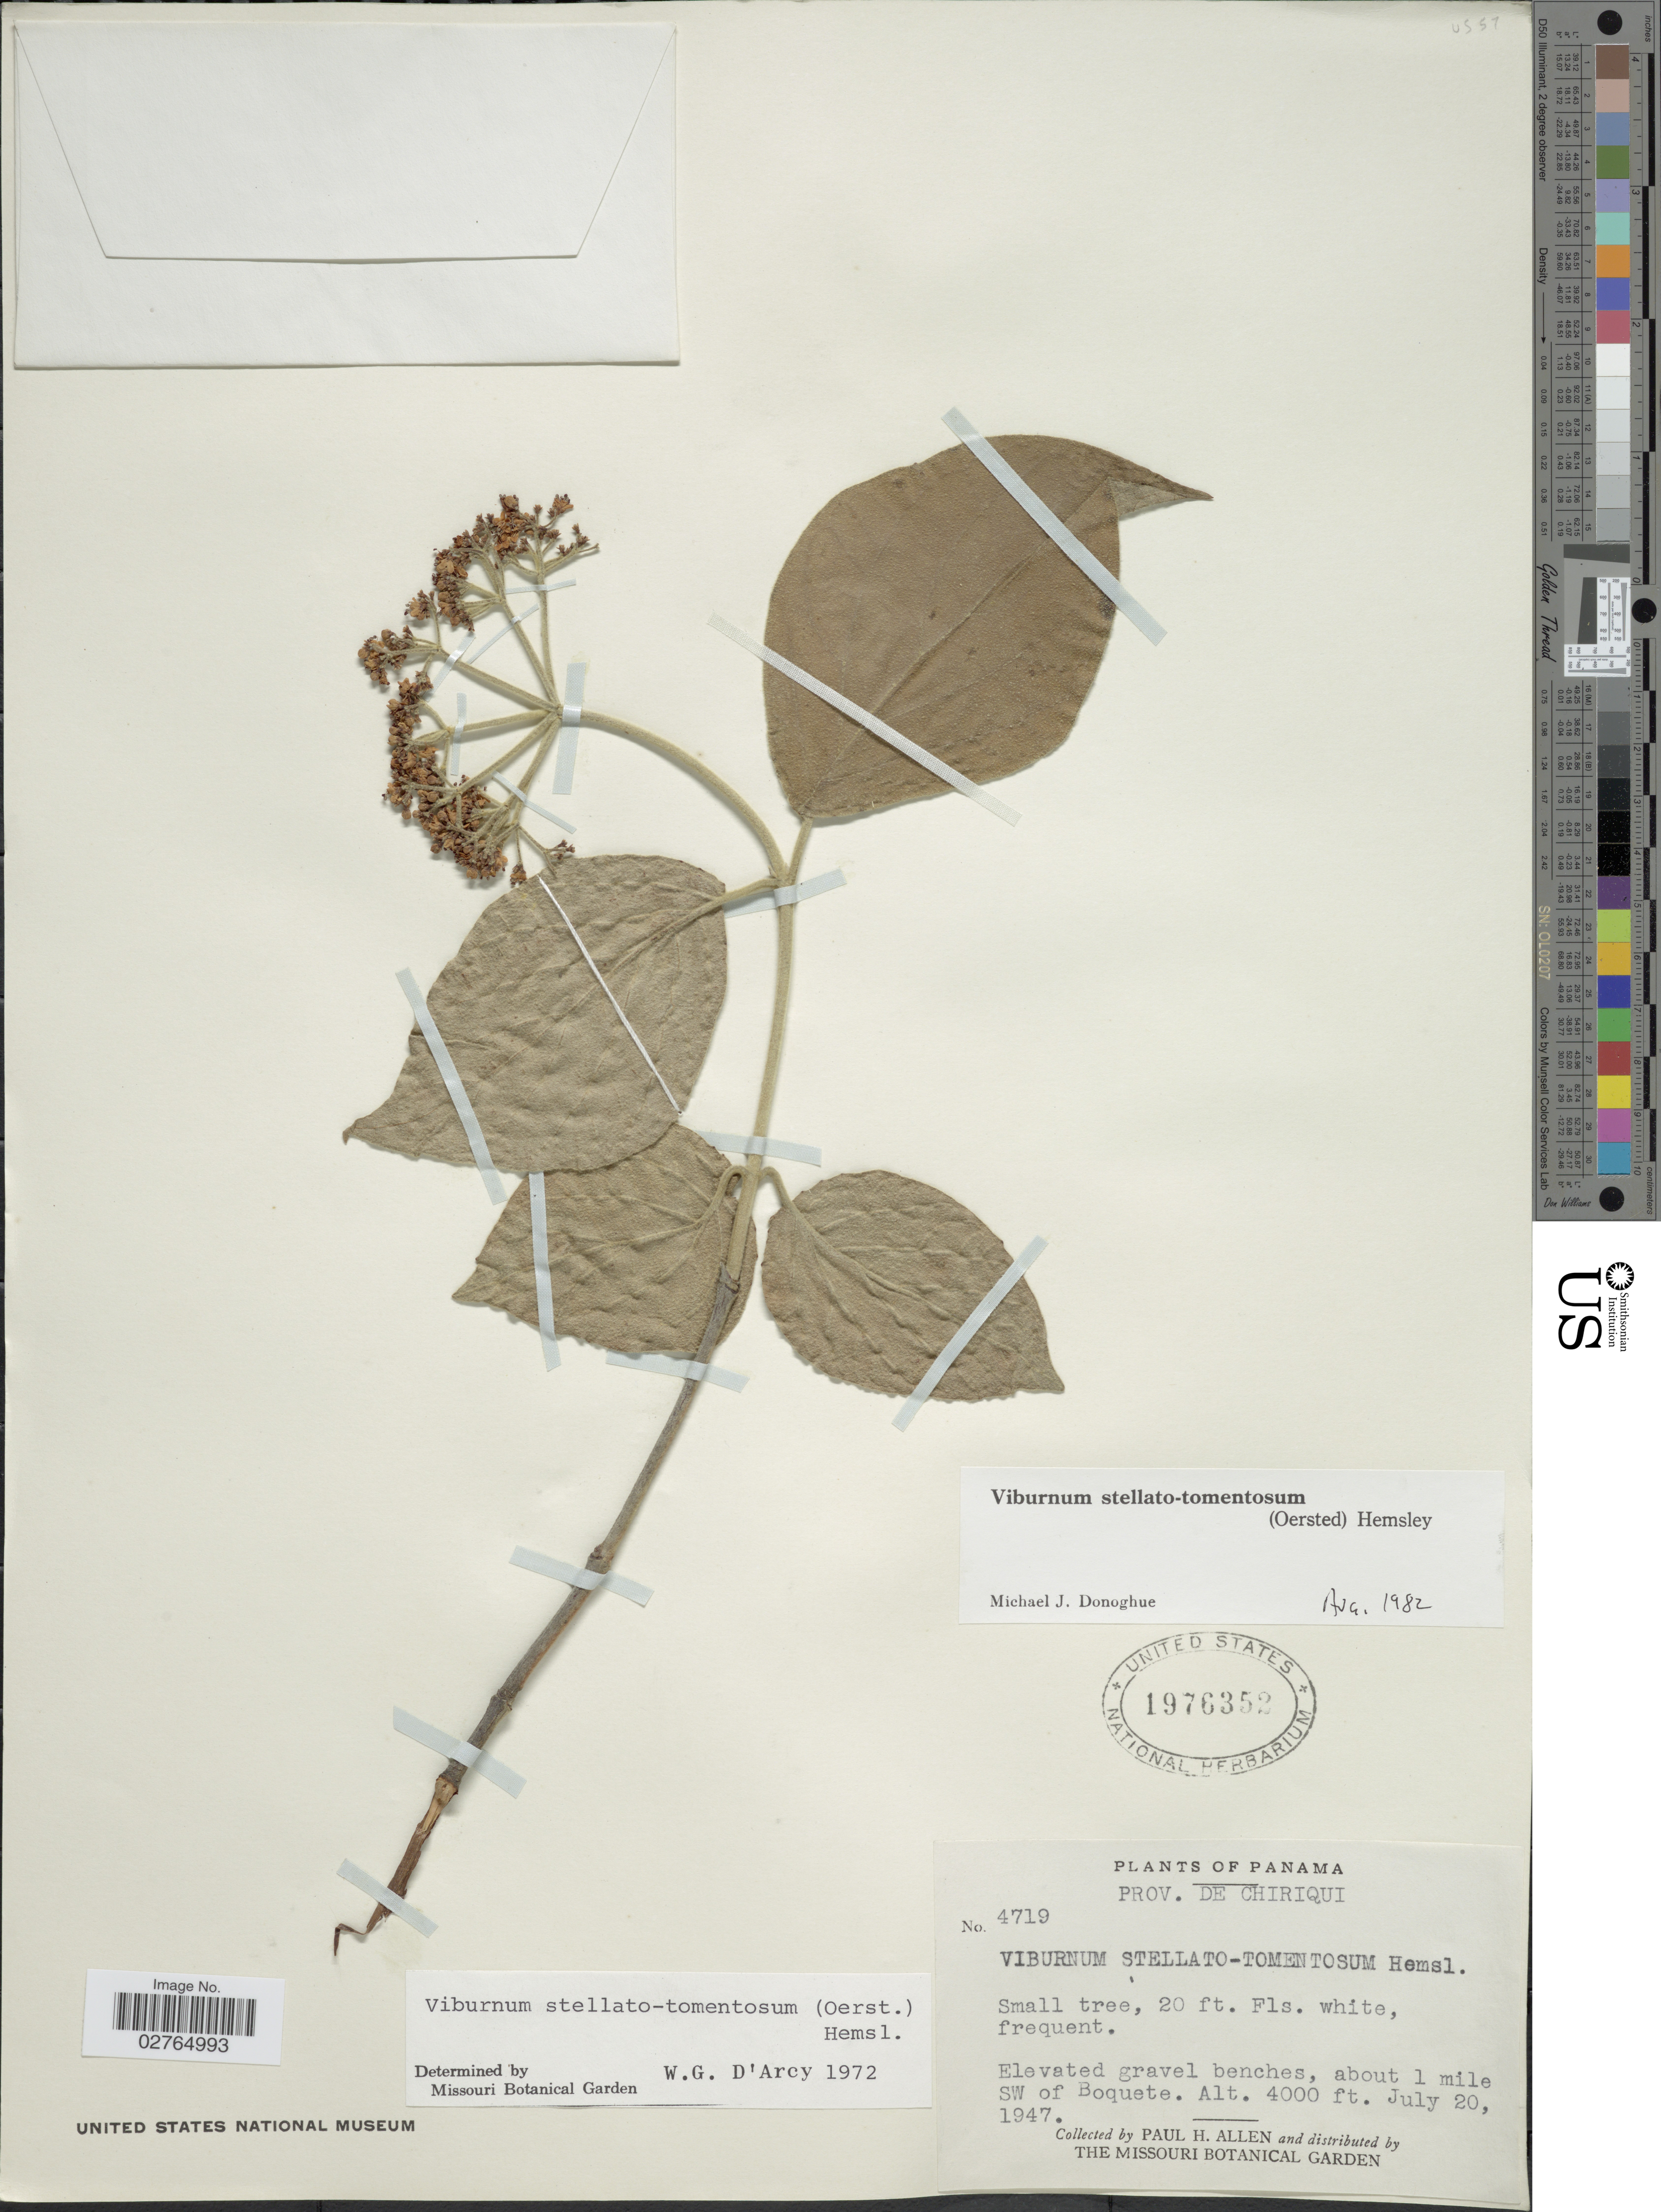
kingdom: Plantae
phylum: Tracheophyta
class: Magnoliopsida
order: Dipsacales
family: Viburnaceae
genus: Viburnum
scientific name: Viburnum stellatotomentosum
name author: (Oerst.) Hemsl.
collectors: P. H. Allen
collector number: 4719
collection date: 1947-07-20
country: Panama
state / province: Chiriqui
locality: About 1 mile SW of Boquete.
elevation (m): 1219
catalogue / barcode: US 1976352